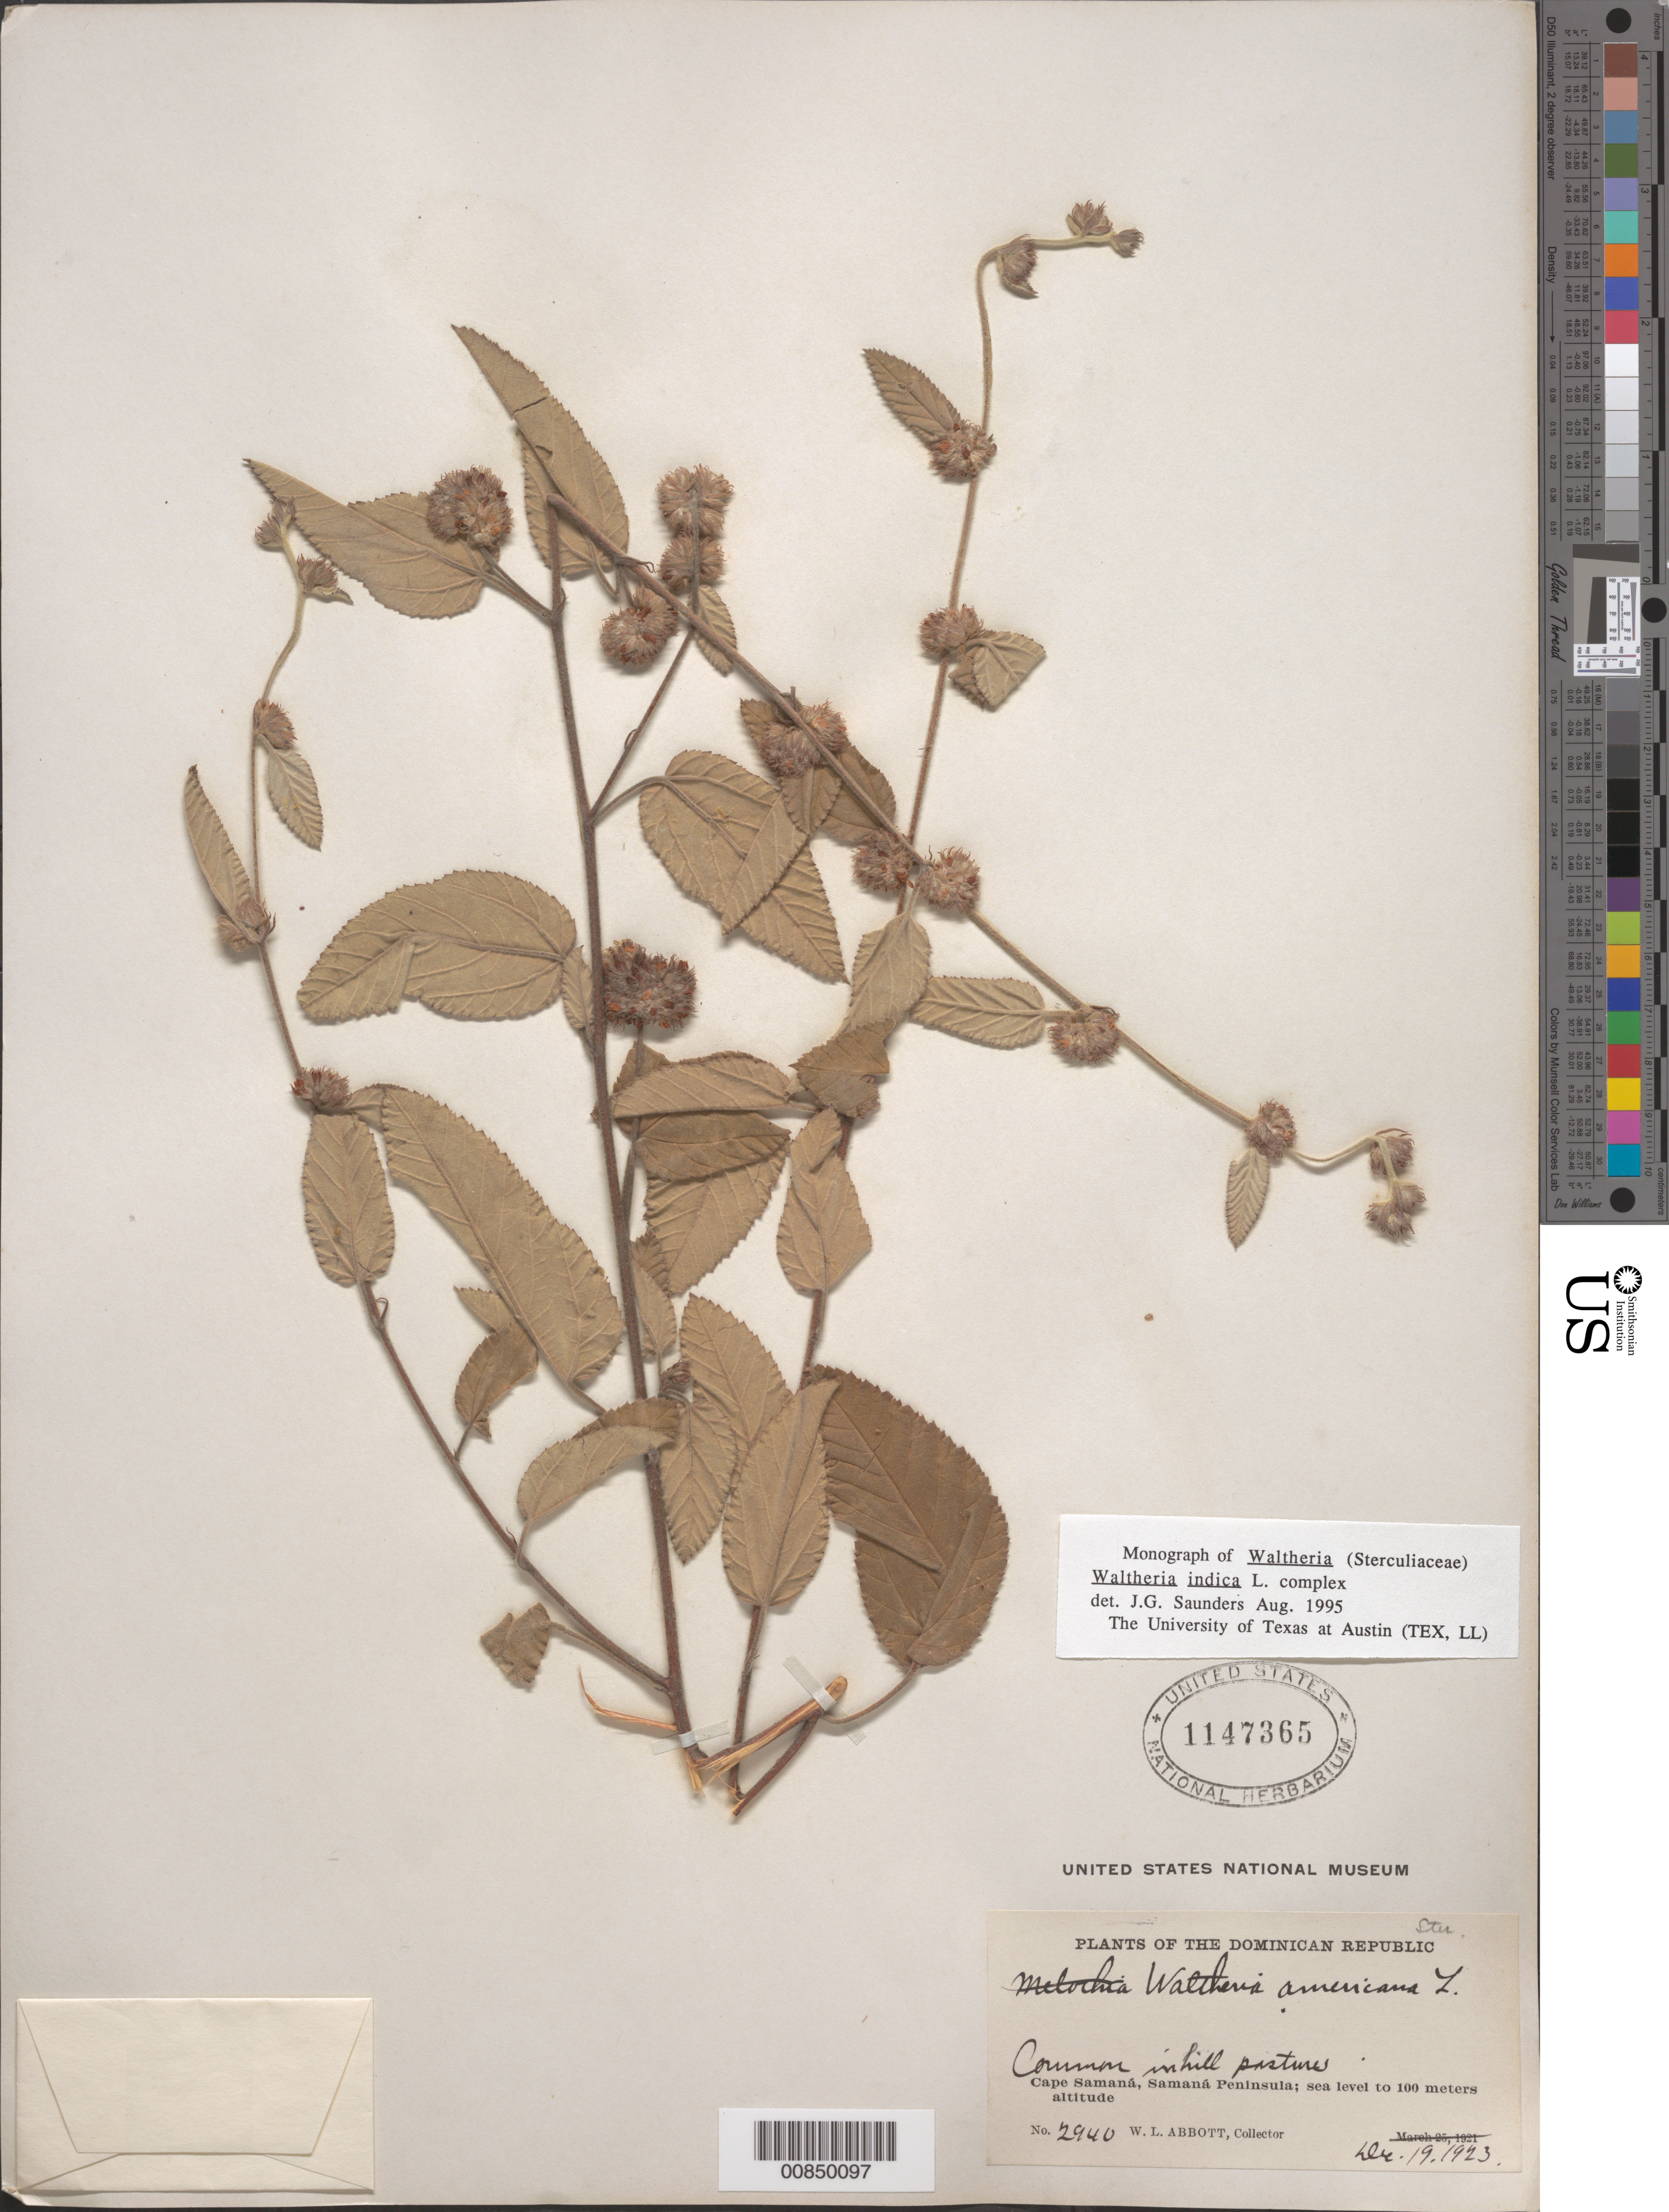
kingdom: Plantae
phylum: Tracheophyta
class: Magnoliopsida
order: Malvales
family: Malvaceae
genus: Waltheria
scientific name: Waltheria indica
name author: L.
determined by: Saunders, J. G.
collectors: W. L. Abbott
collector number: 2940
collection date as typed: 19 Dec 1923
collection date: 1923-12-19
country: Dominican Republic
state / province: Samana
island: Hispaniola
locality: Cape Samaná, Samaná Peninsula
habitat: In hill pastures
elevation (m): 0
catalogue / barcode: US 1147365